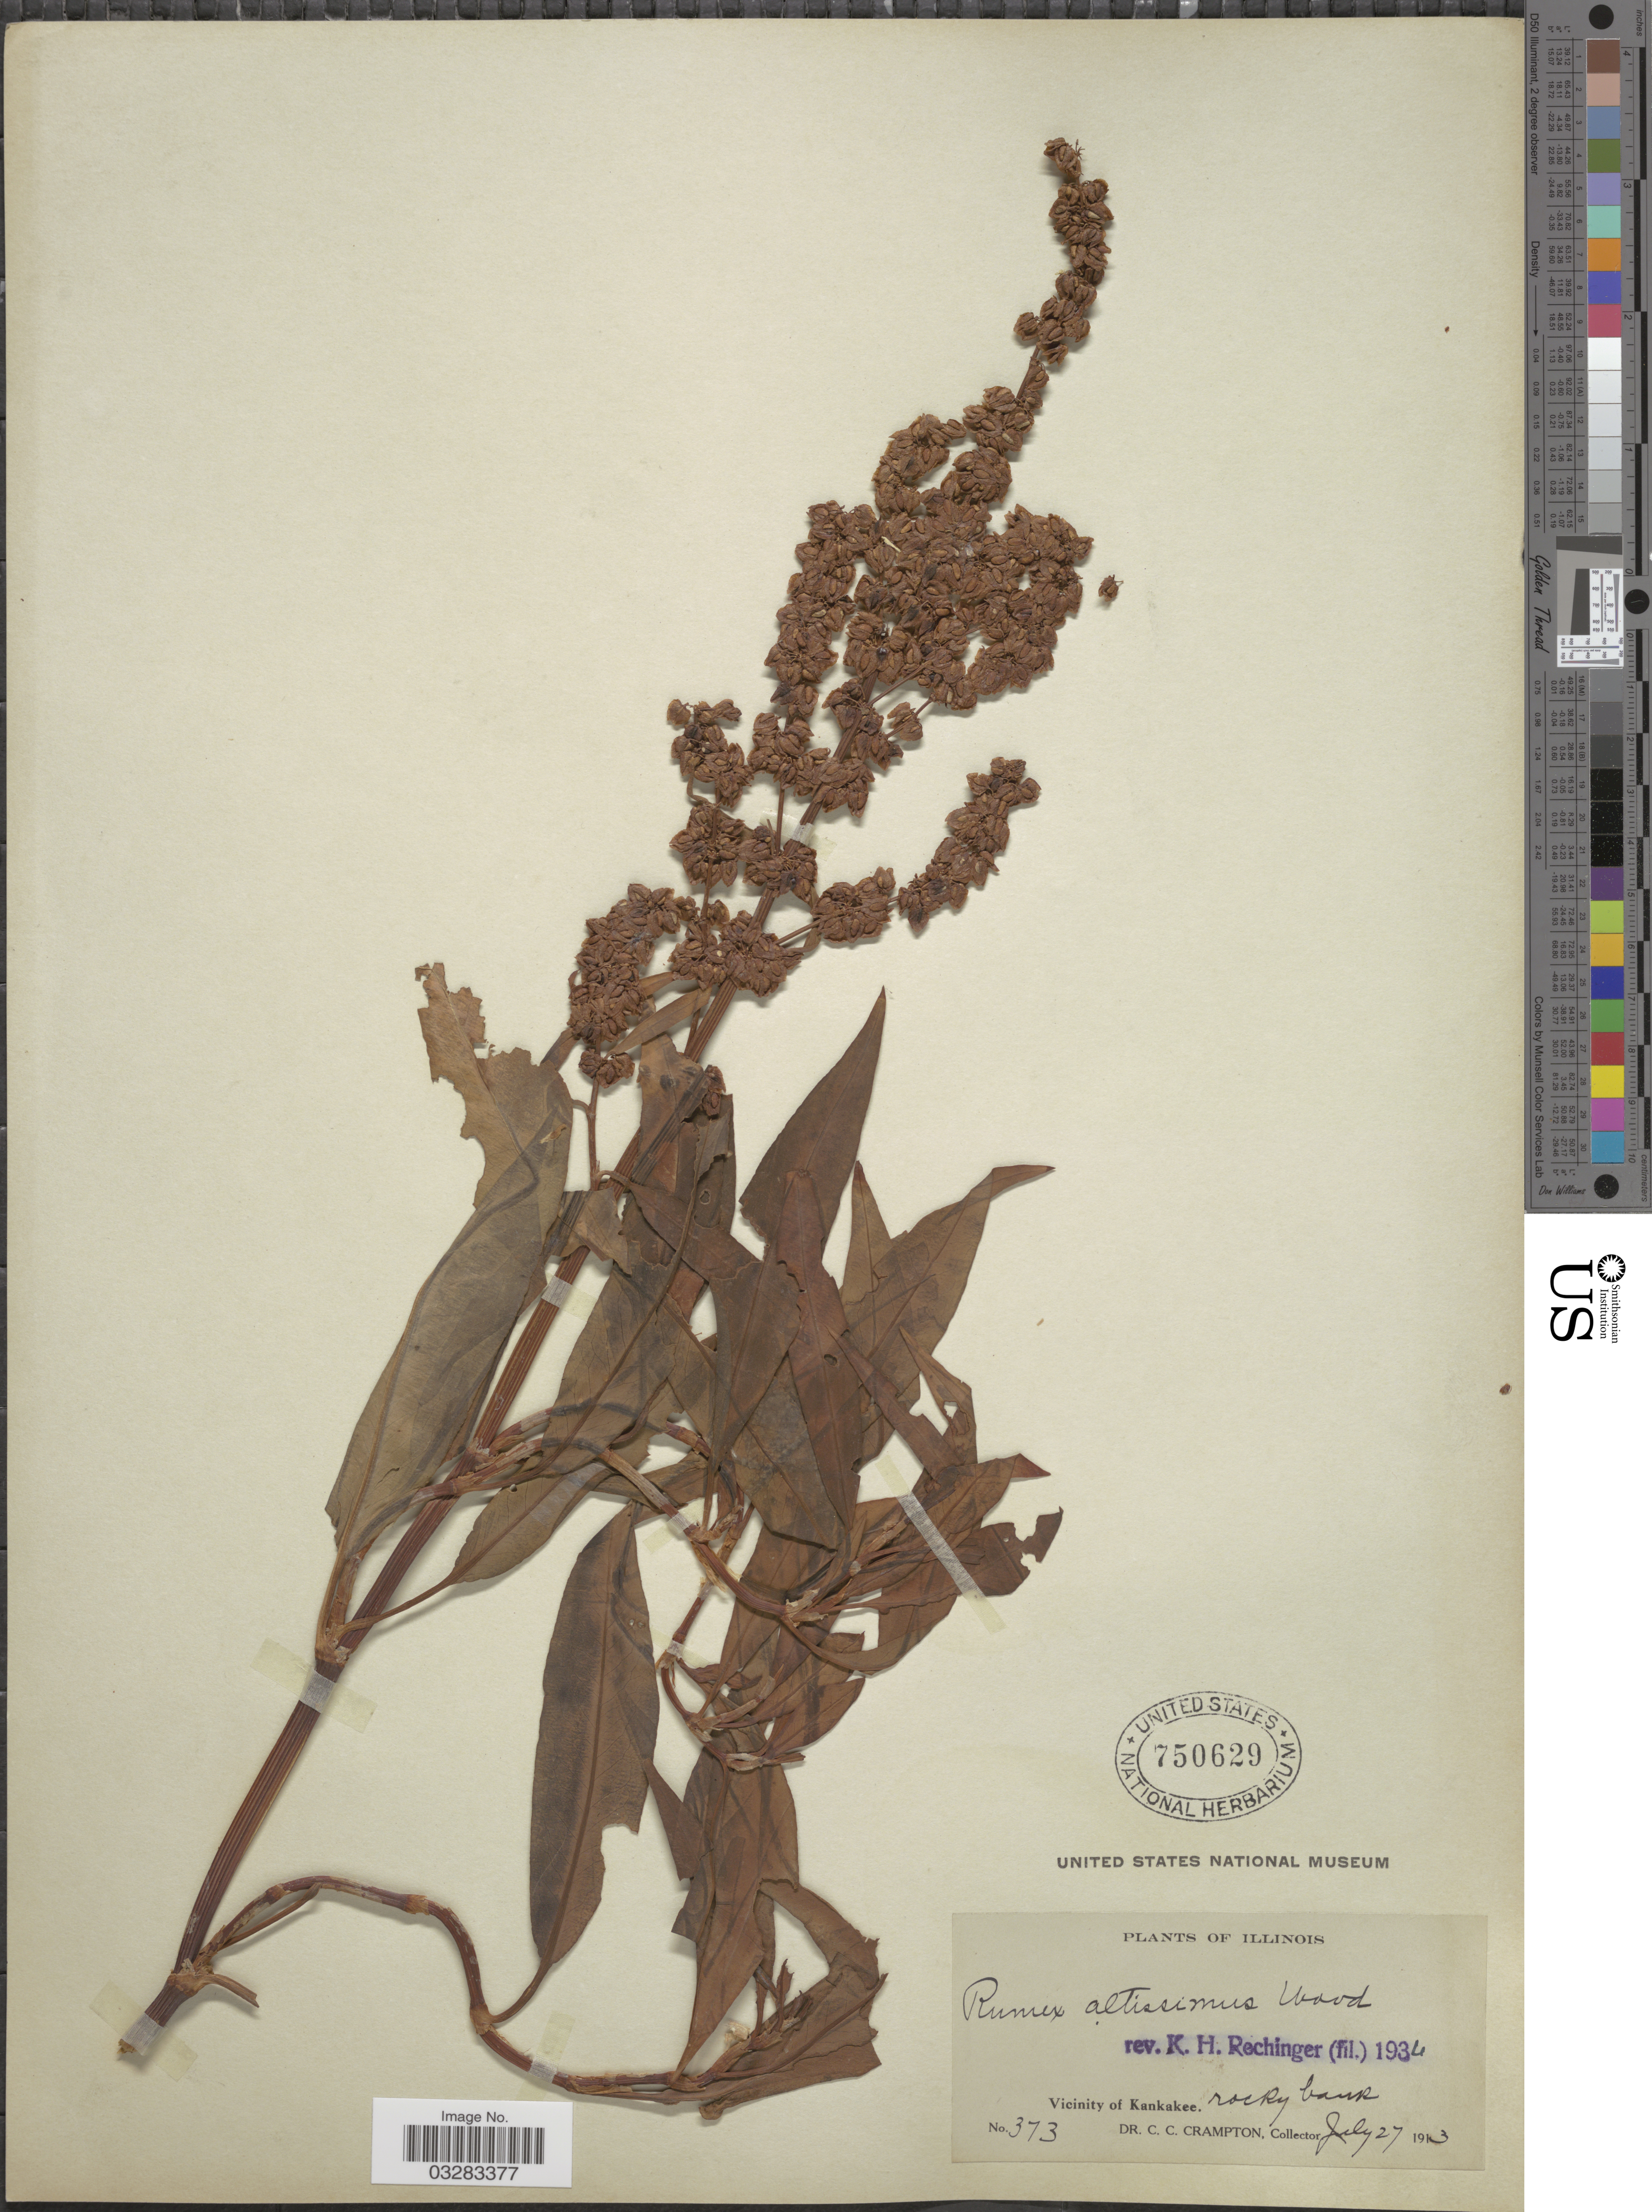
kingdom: Plantae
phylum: Tracheophyta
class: Magnoliopsida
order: Caryophyllales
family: Polygonaceae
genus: Rumex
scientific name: Rumex altissimus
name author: Alph. Wood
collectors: C. Crampton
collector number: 373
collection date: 1913-07-27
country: United States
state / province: Illinois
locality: Vicinity of Kankakee. Rocky bank.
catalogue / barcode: US 750629